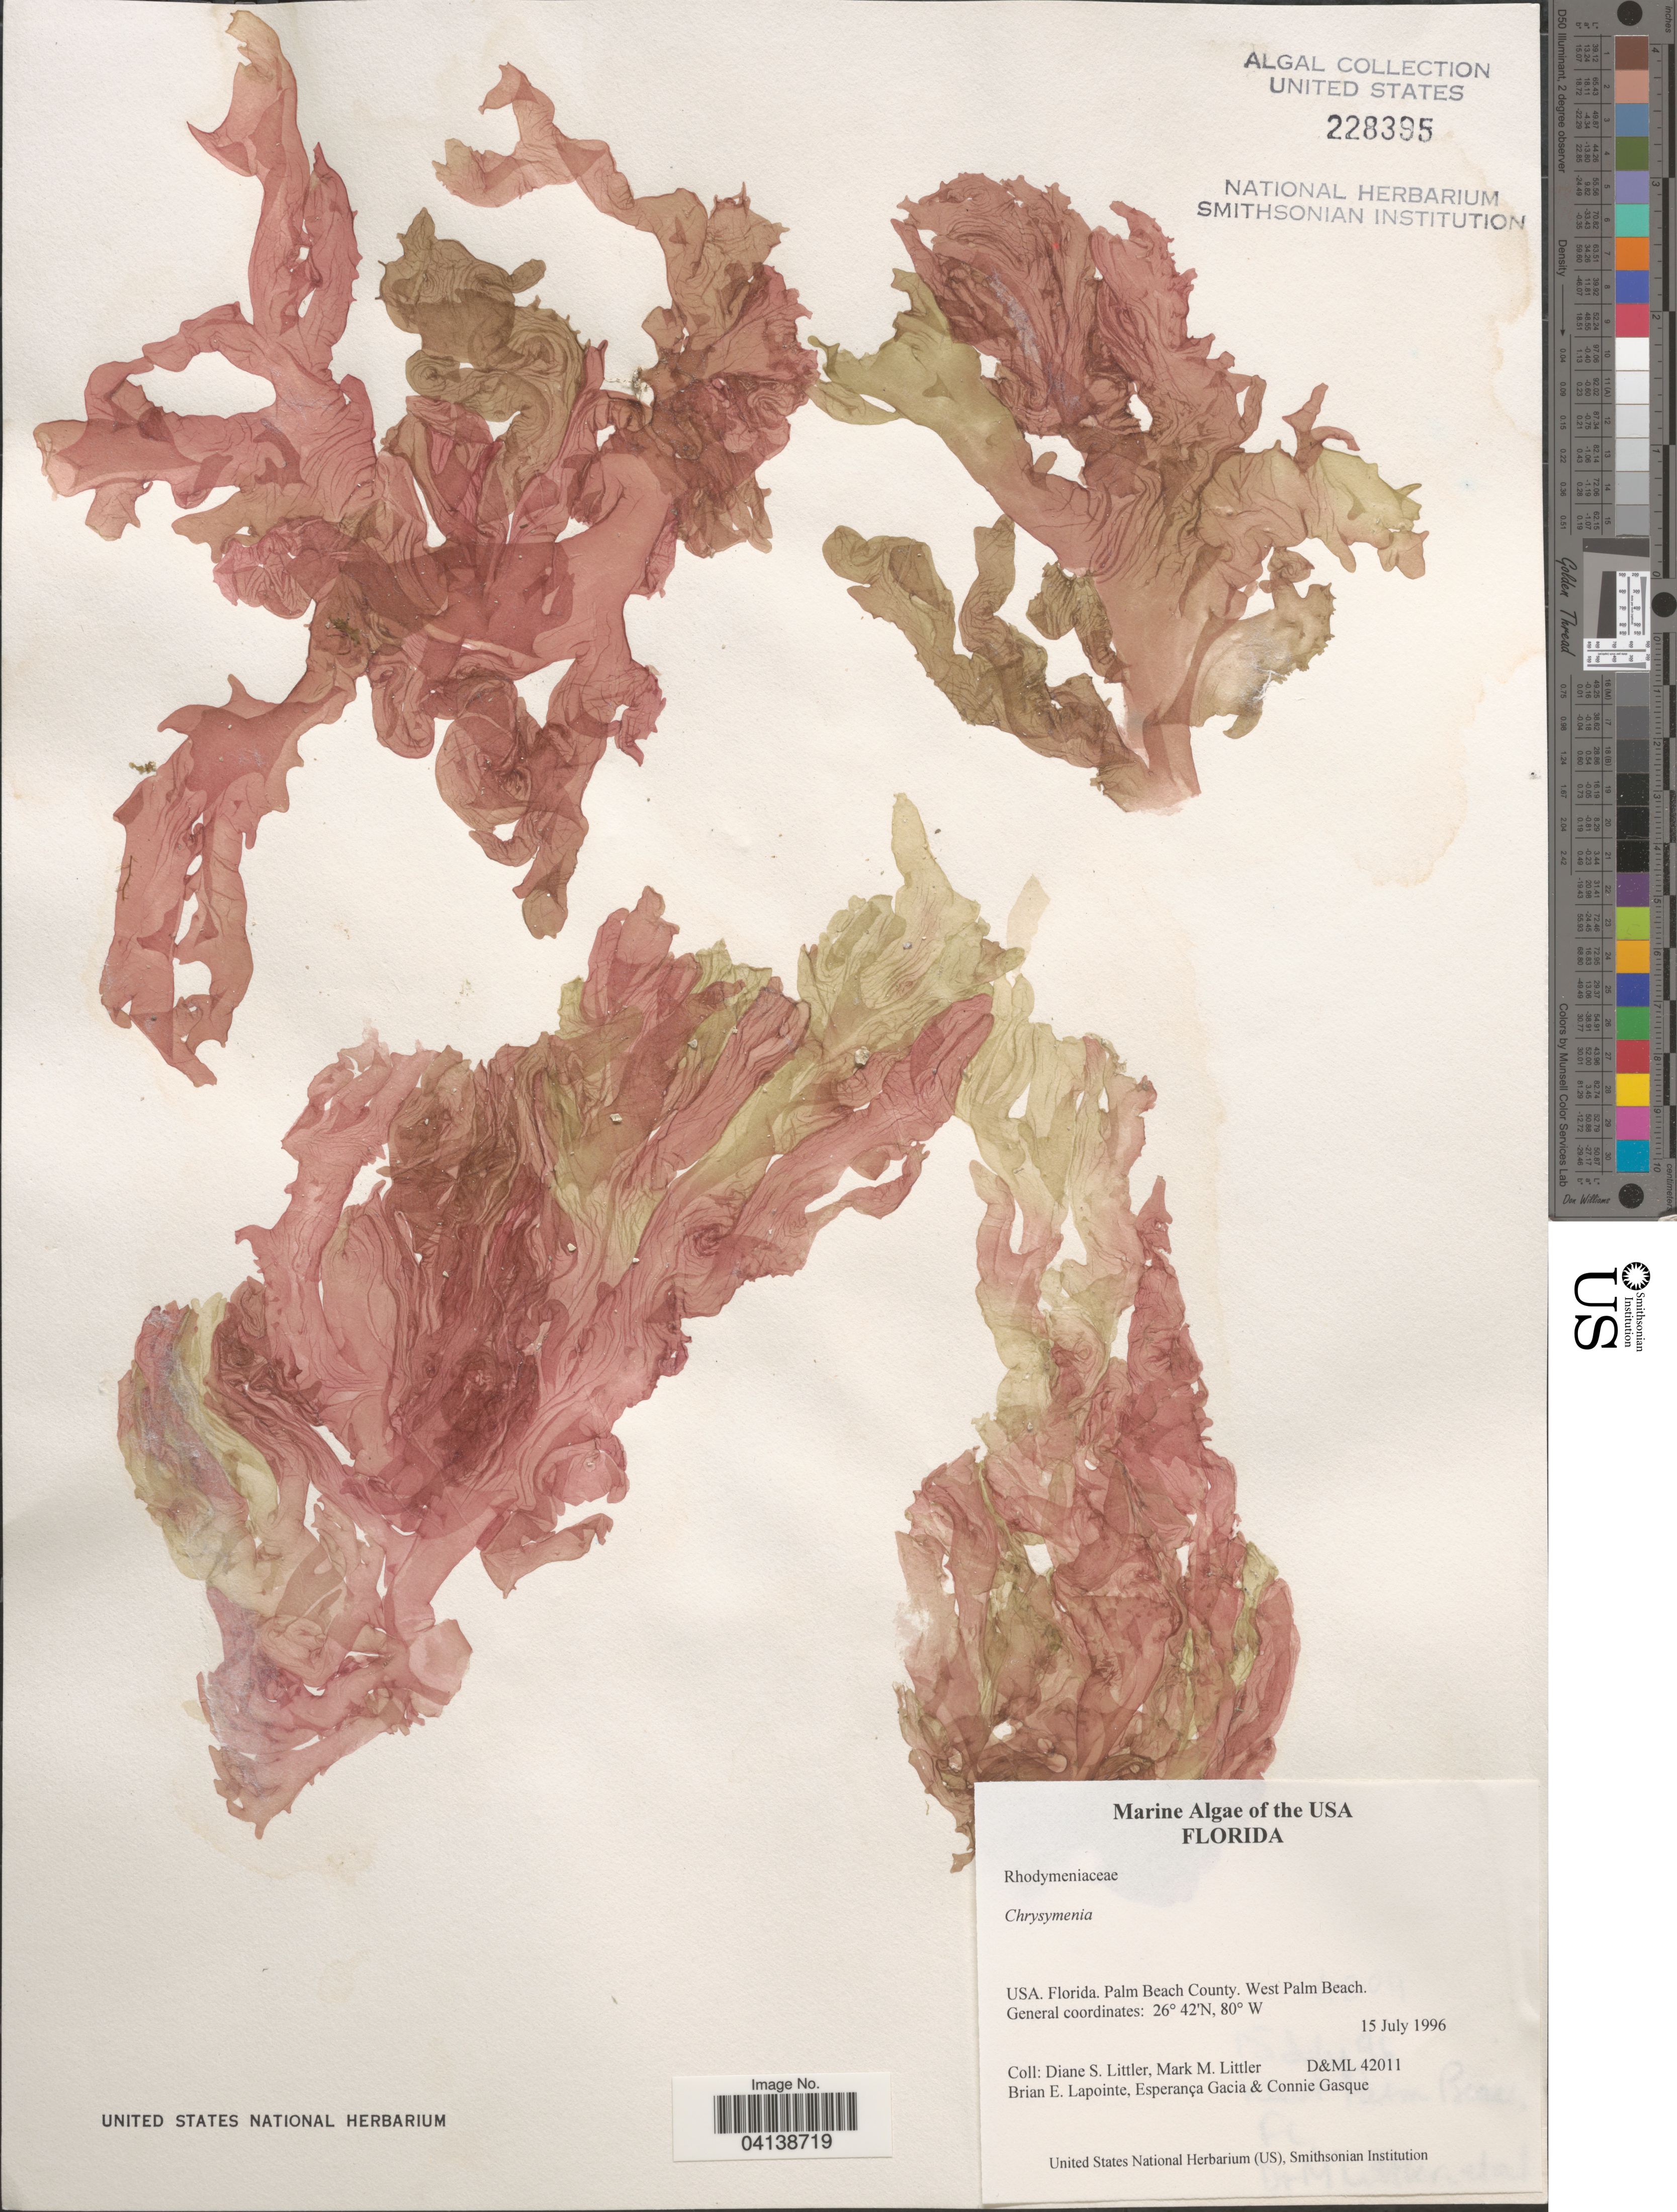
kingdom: Plantae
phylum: Rhodophyta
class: Florideophyceae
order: Rhodymeniales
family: Rhodymeniaceae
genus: Chrysymenia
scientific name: Chrysymenia sp.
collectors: D. S. Littler, M. M. Littler, B. Lapointe, E. Gacia & C. Gasque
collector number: D&ML42011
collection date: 1996-07-15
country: United States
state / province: Florida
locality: Palm Beach County. West Palm Beach.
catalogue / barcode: US 228395